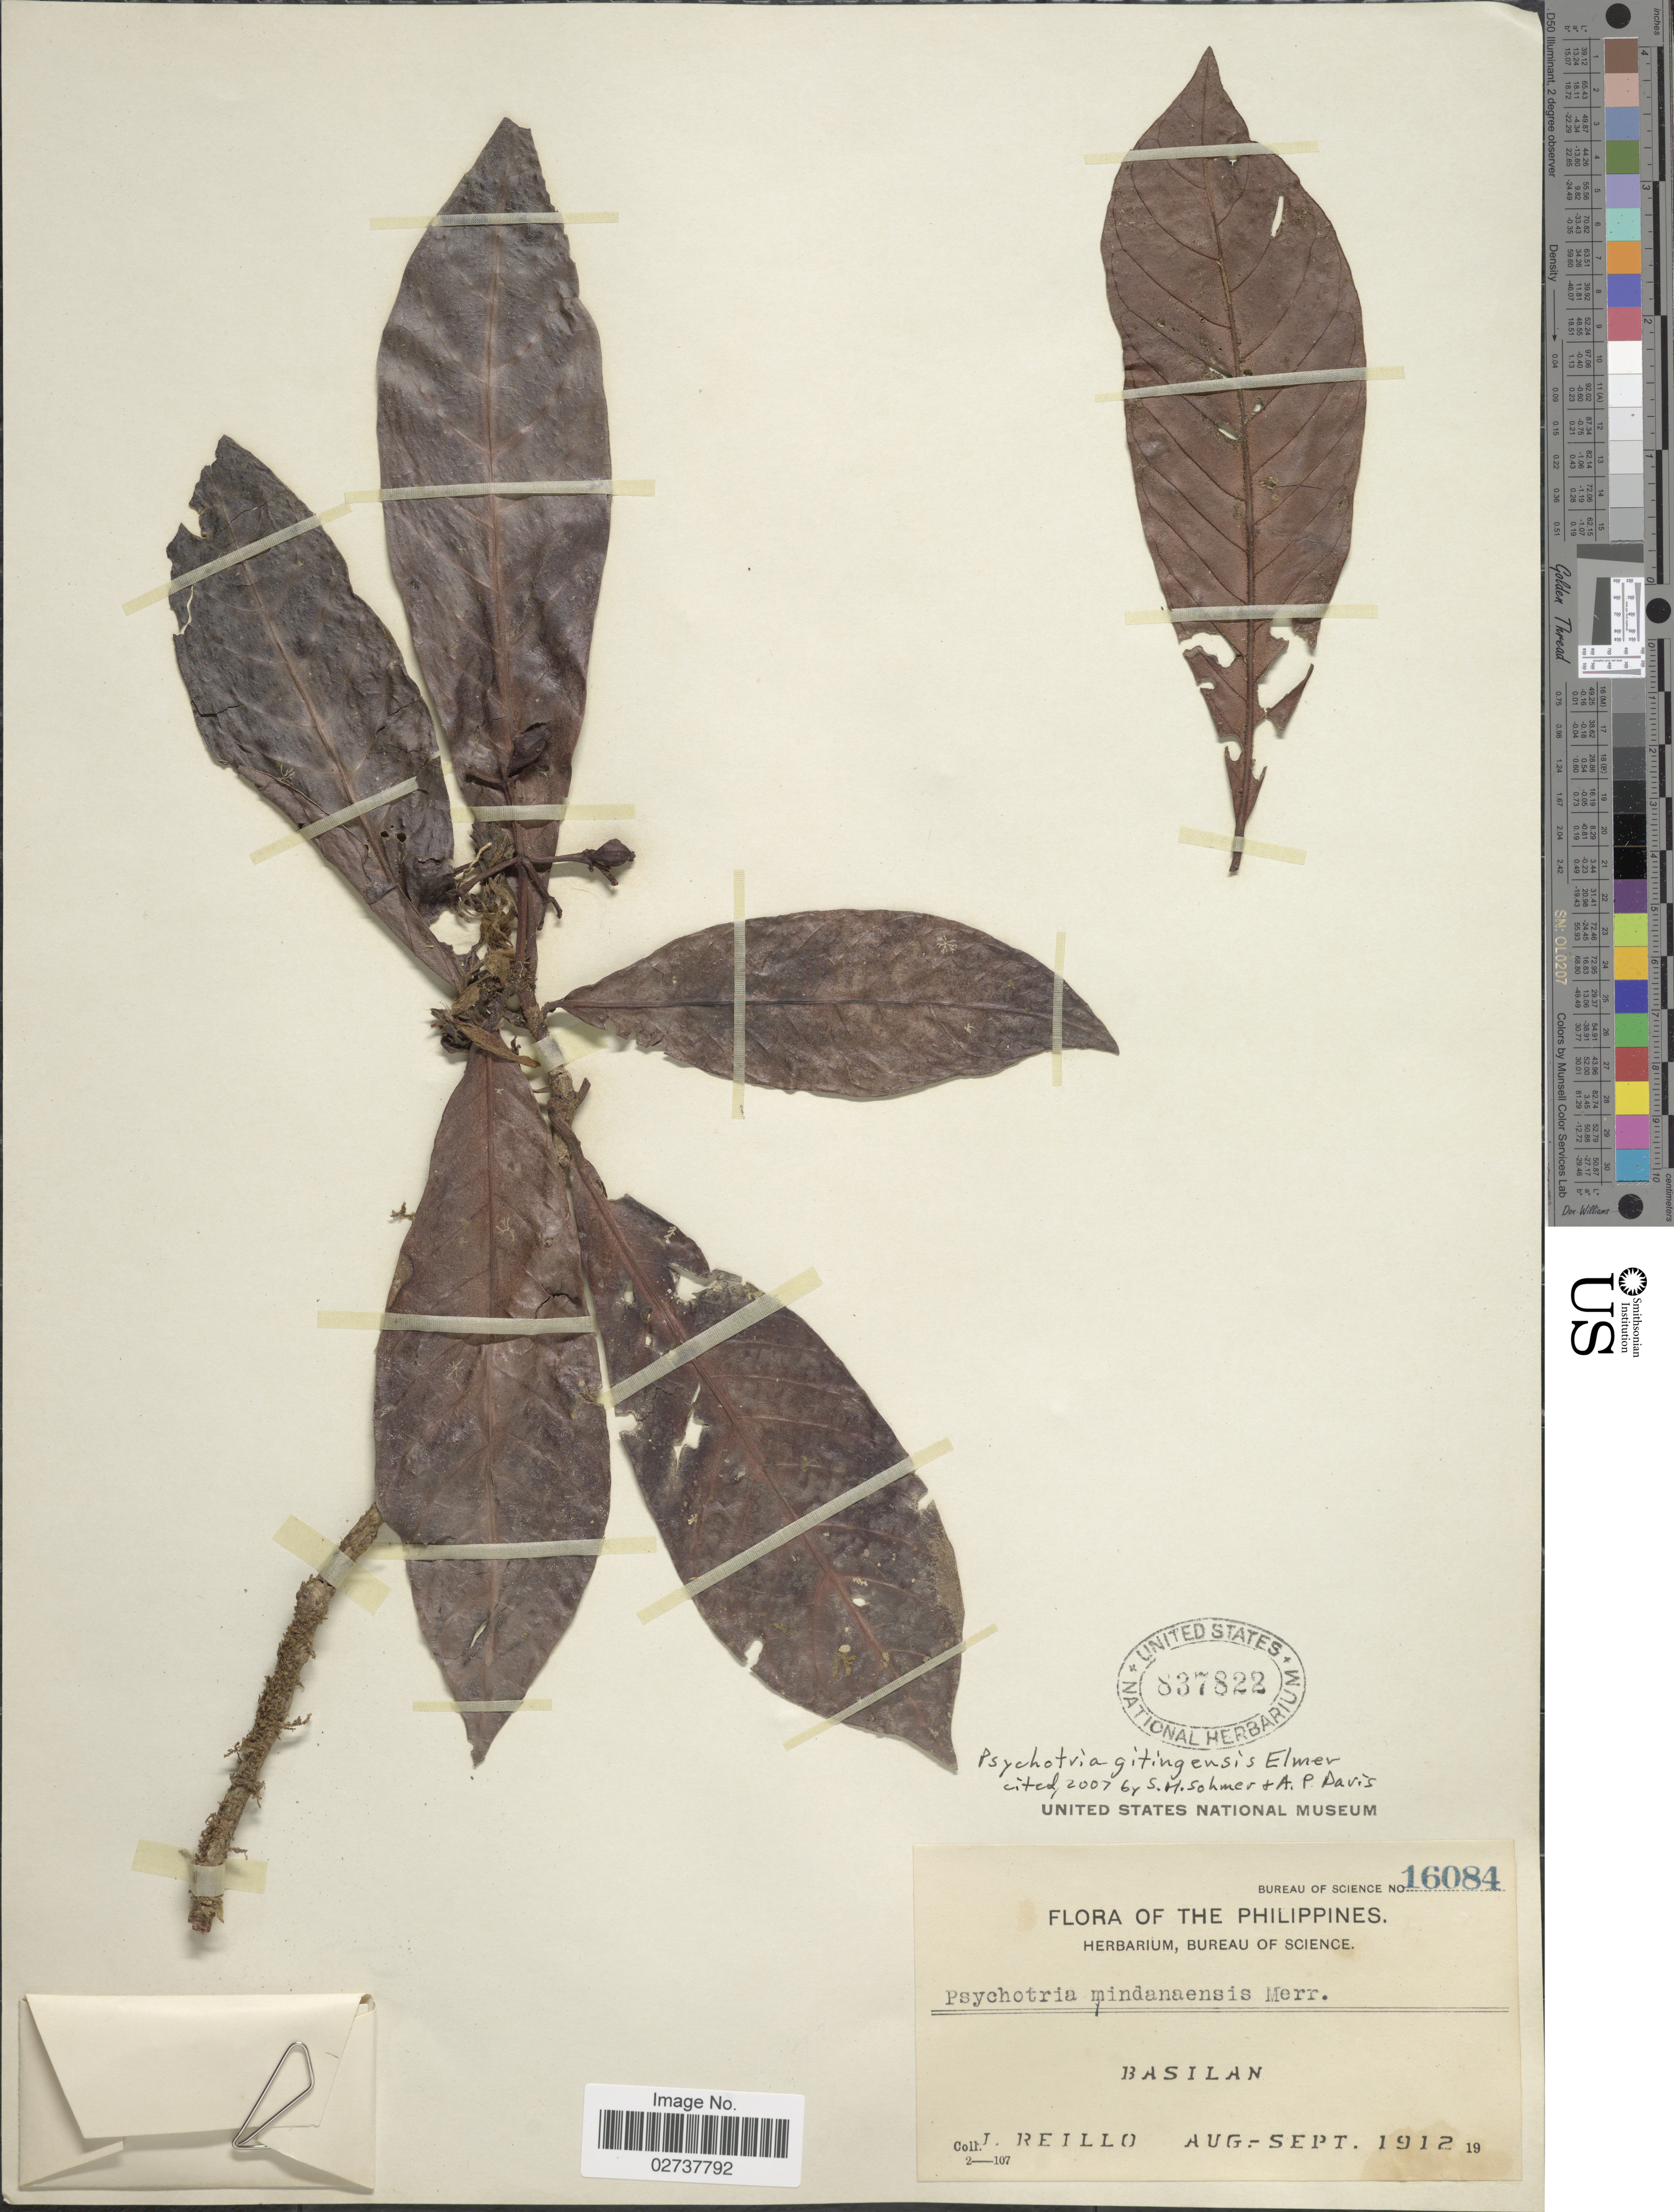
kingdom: Plantae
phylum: Tracheophyta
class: Magnoliopsida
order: Gentianales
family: Rubiaceae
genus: Psychotria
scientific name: Psychotria gitingensis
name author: Elmer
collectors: J. Reillo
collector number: Bureau of Science 16084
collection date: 1912-08/1912-09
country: Philippines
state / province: Muslim Mindanao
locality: Basilan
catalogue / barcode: US 837822